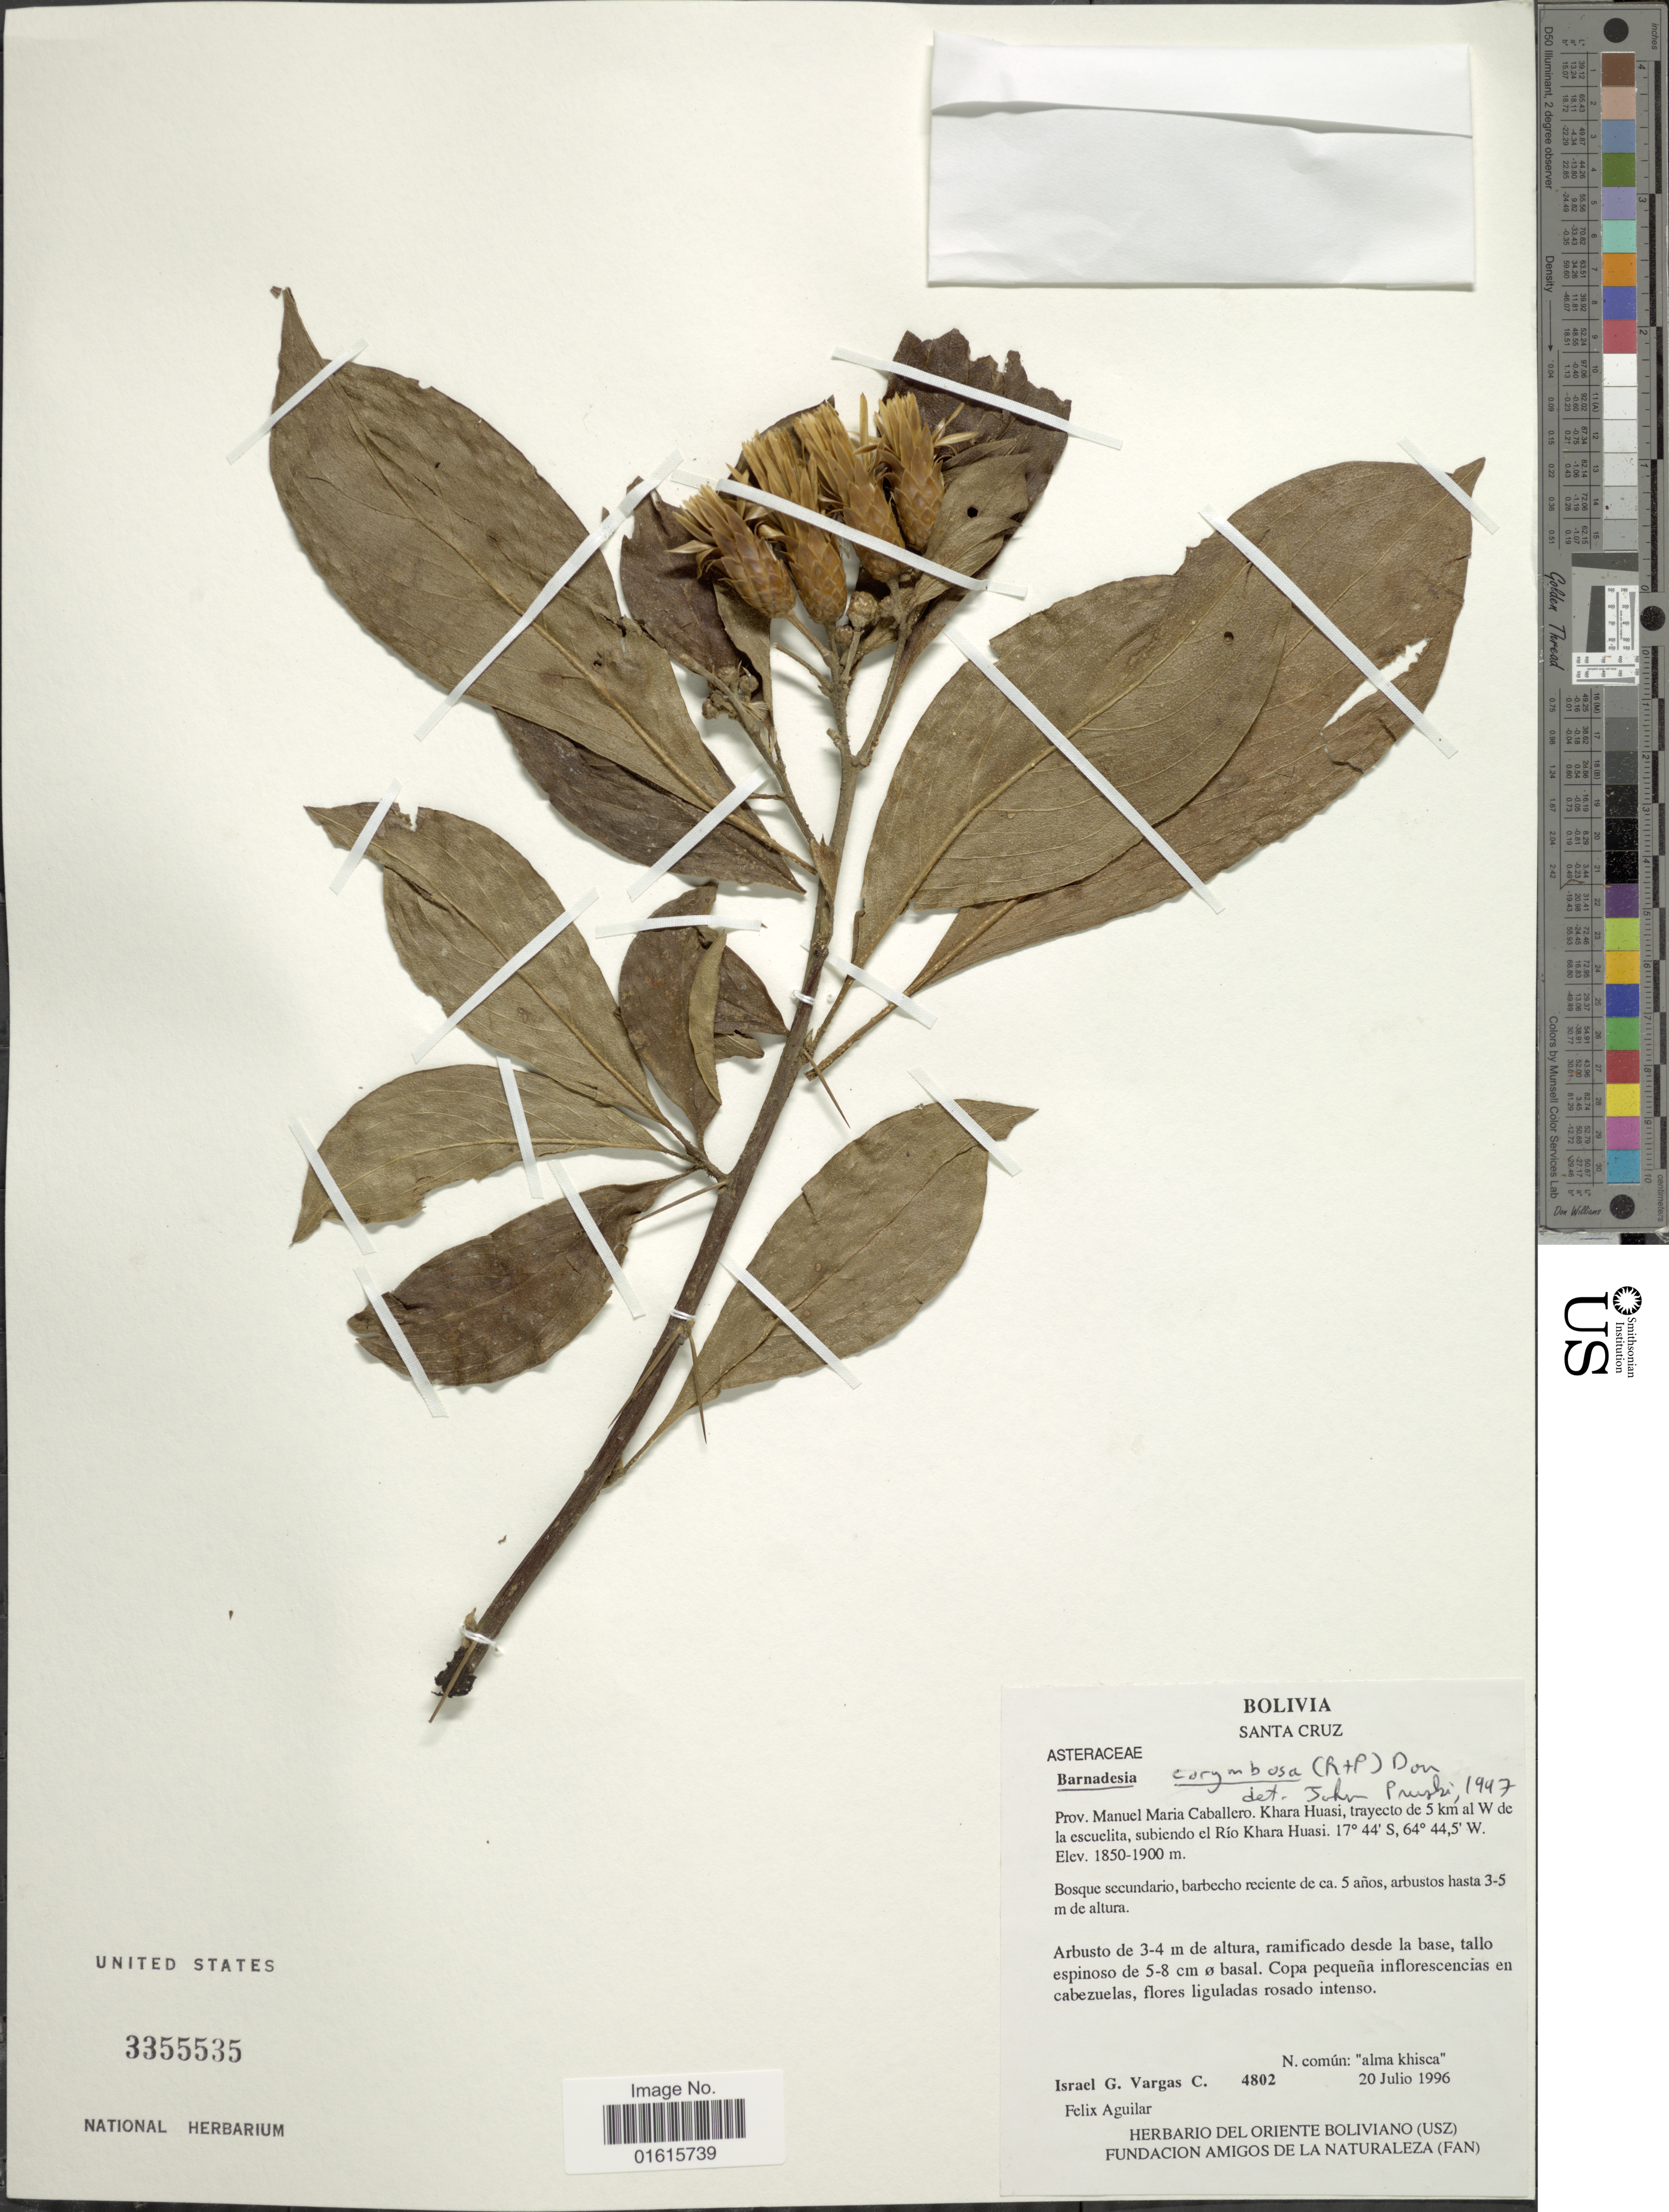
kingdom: Plantae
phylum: Tracheophyta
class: Magnoliopsida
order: Asterales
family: Asteraceae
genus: Barnadesia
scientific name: Barnadesia corymbosa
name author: (Ruiz & Pav.) D. Don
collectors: I. G. Vargas C. & F. Aguilar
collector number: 4802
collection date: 1996-07-20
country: Bolivia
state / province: Santa Cruz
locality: Prov. Manuel maria Caballero. Khara Huasi, trayecto de 5 km al W de la escuelita, subiendo el Rio Khara Huasi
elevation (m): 1850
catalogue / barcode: US 3355535